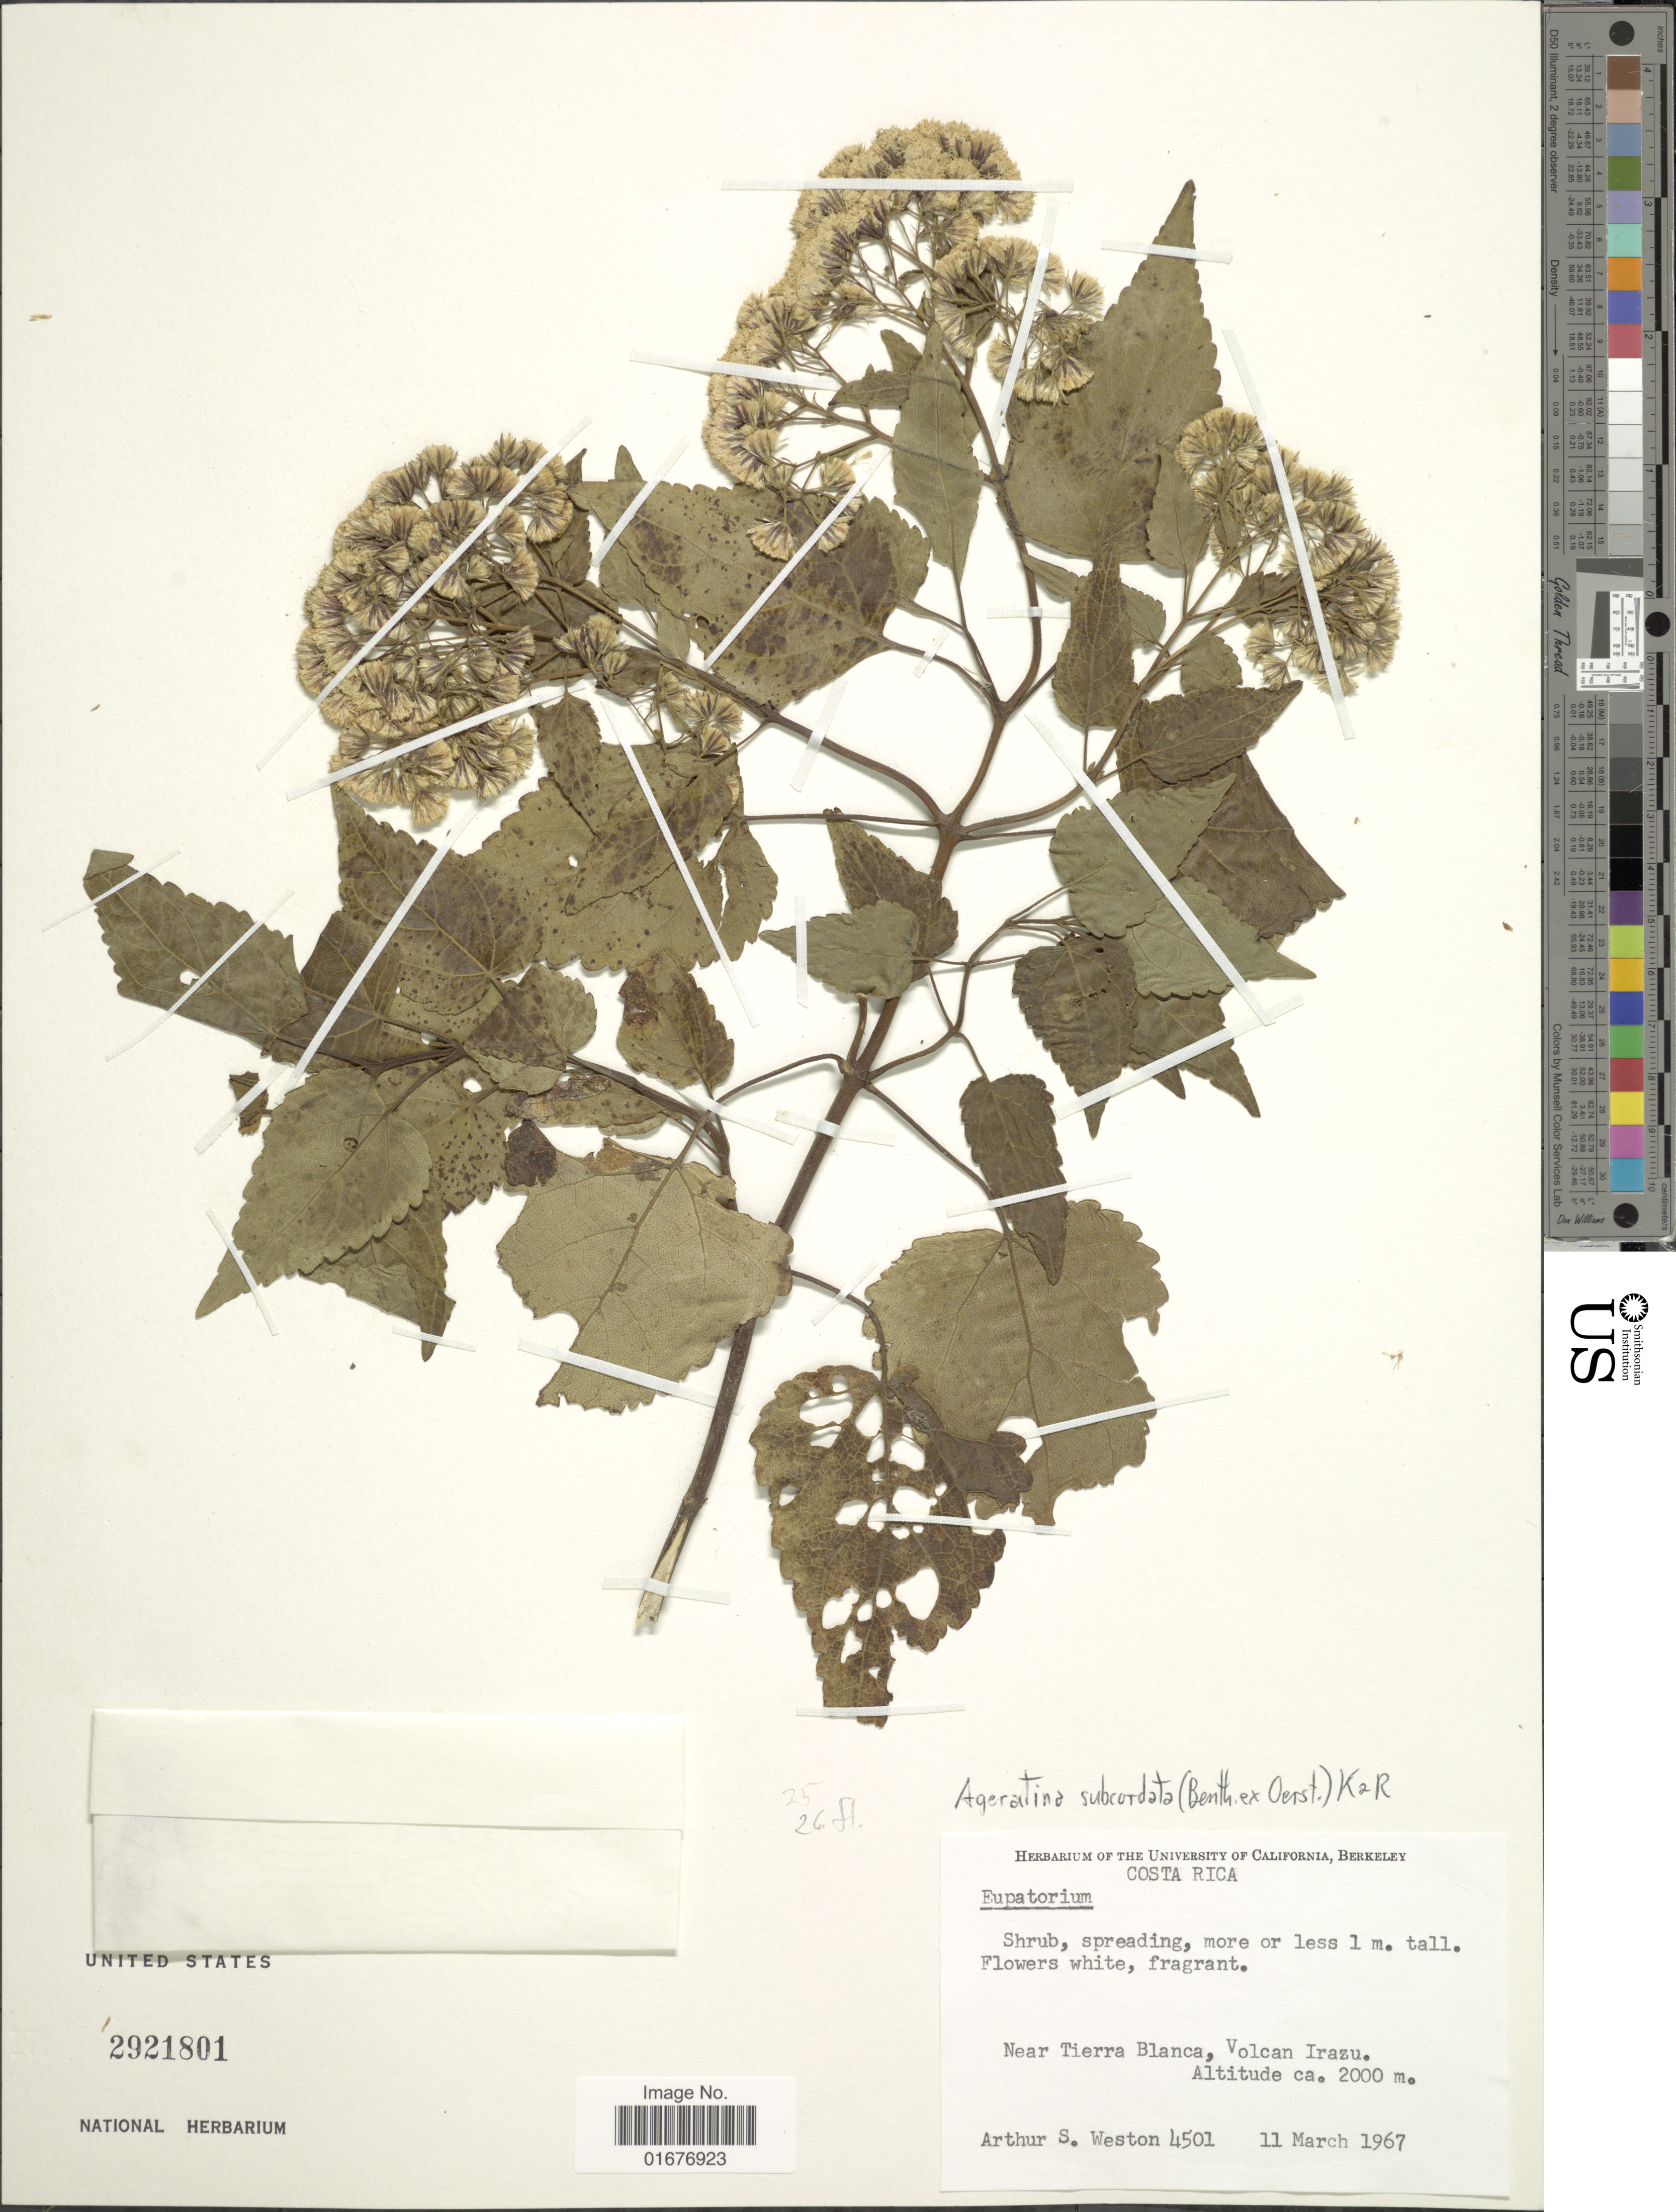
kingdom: Plantae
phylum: Tracheophyta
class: Magnoliopsida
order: Asterales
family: Asteraceae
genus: Ageratina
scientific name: Ageratina subcordata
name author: (Benth. ex Oerst.) R.M. King & H. Rob.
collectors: A. Weston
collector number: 4501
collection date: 1967-04-11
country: Costa Rica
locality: Near Tierra Blanca, Volcan Irazu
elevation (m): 2000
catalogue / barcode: US 2921801